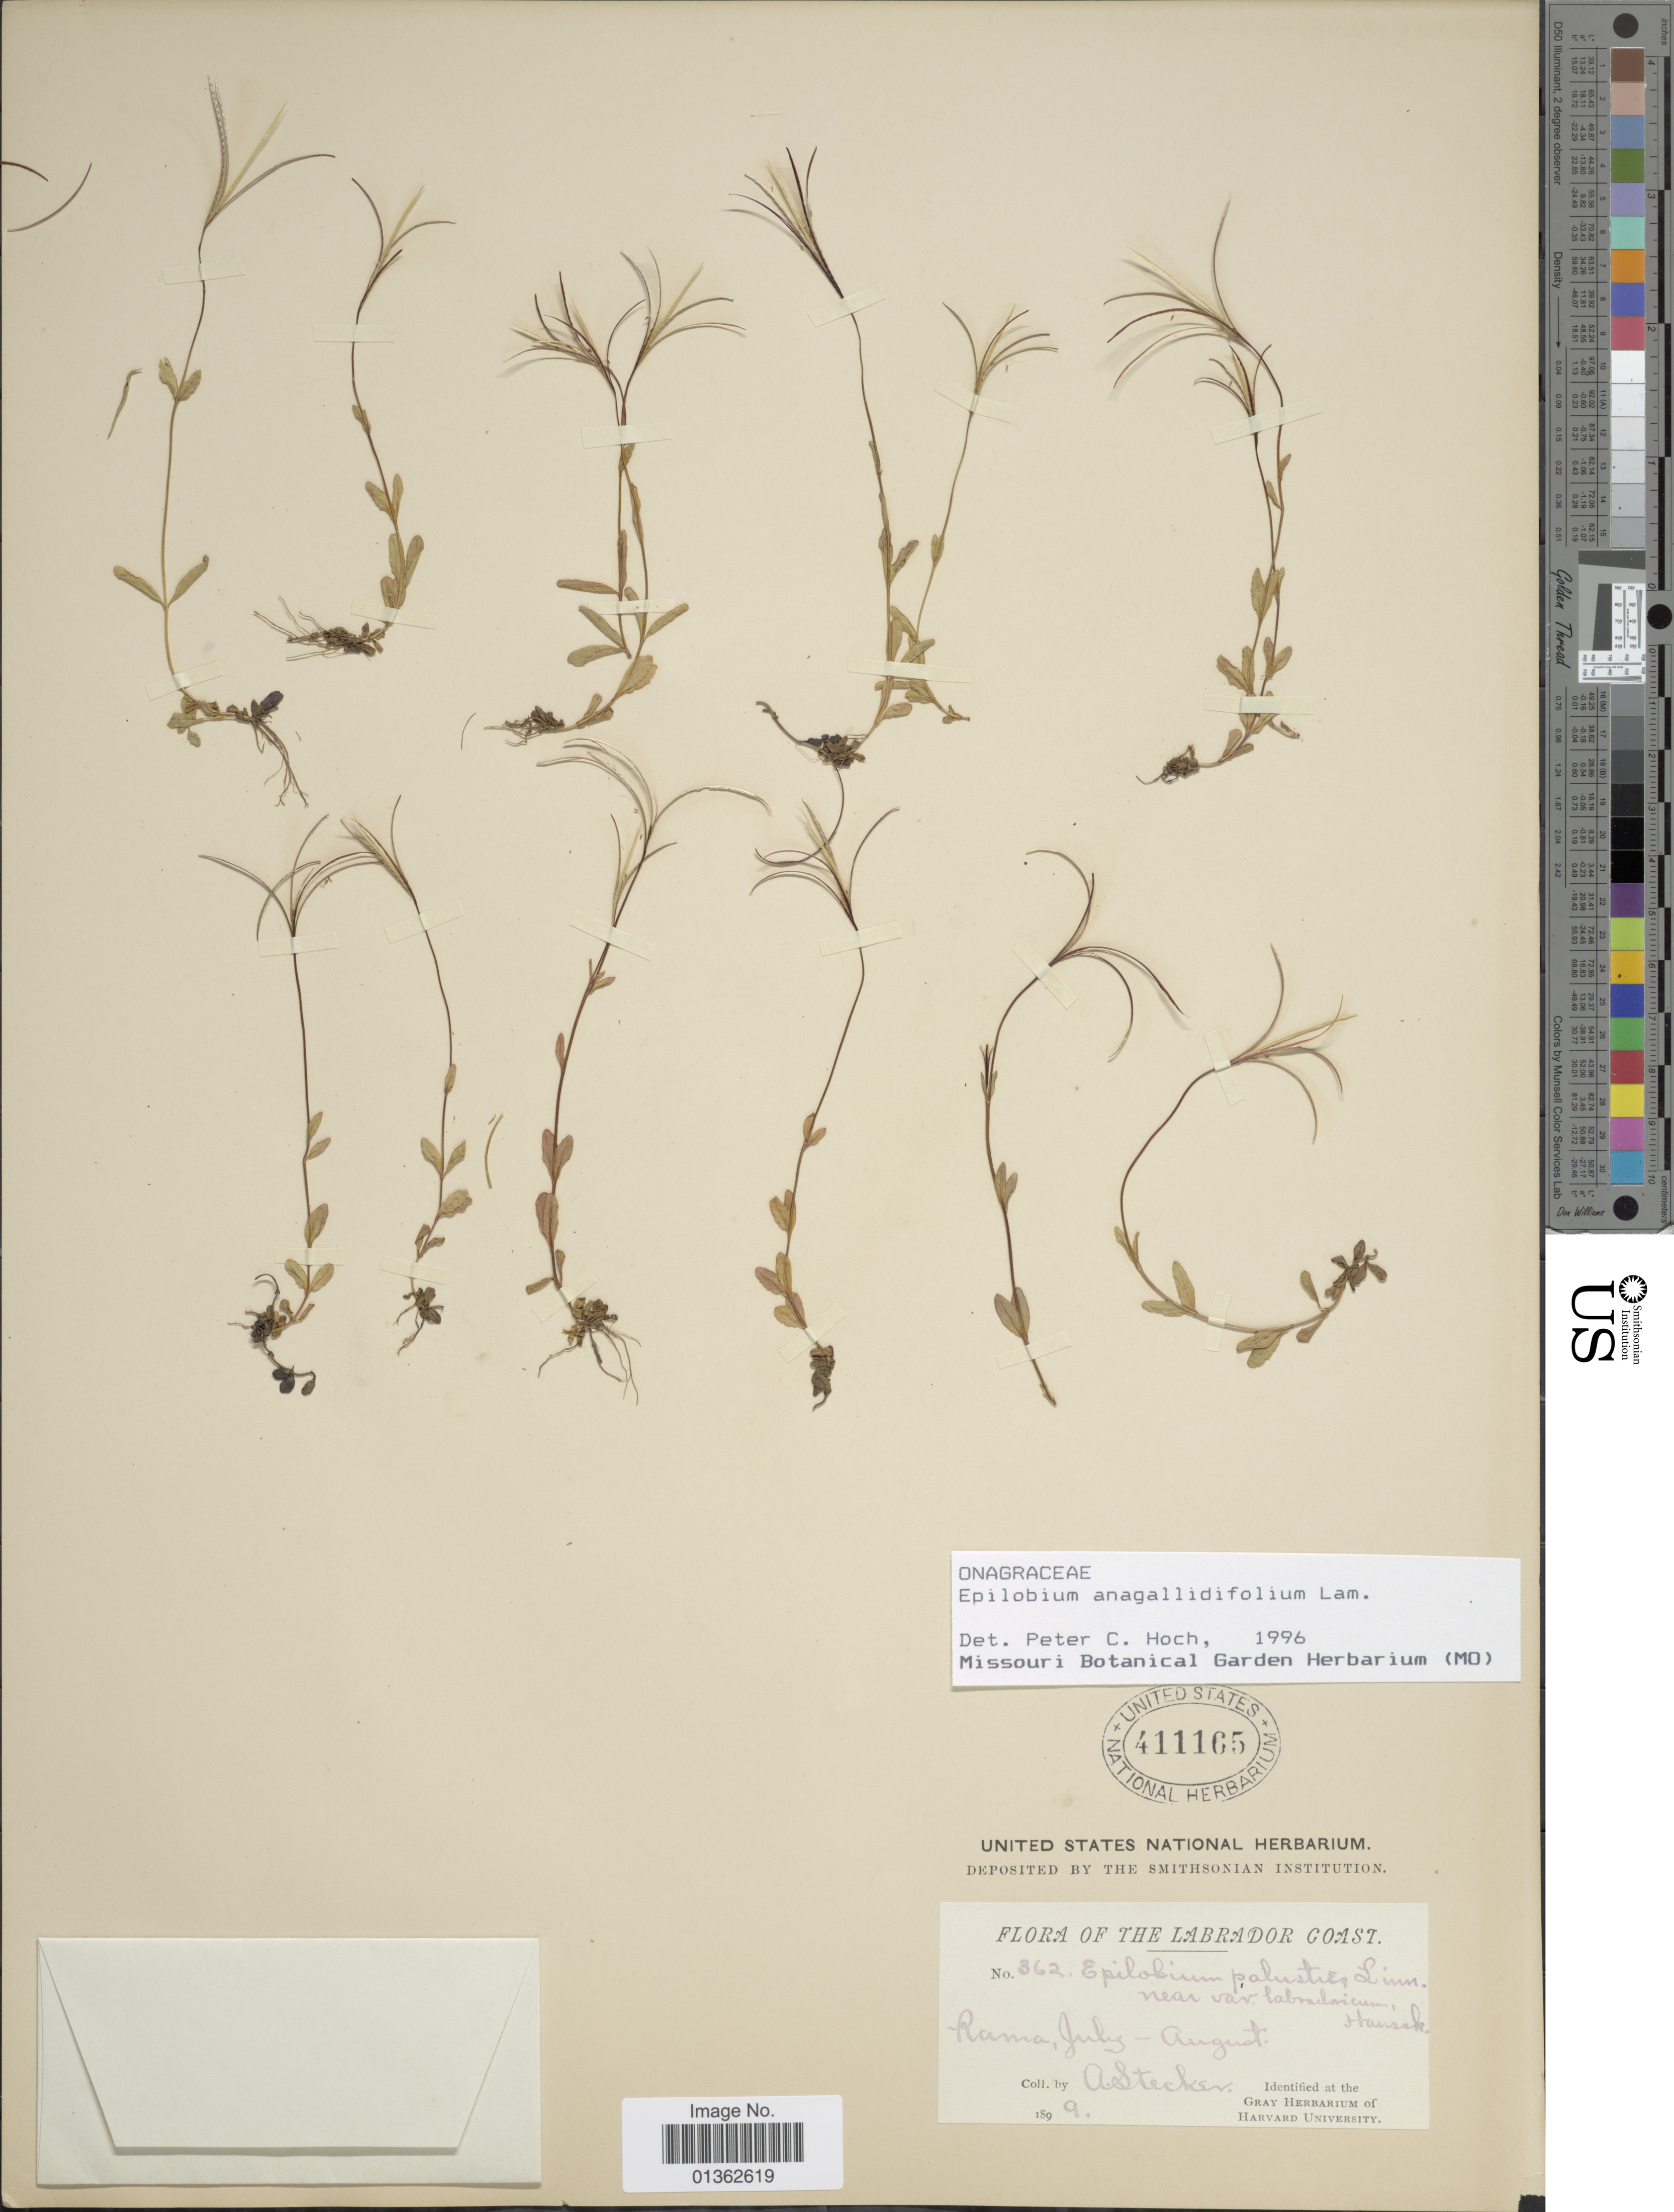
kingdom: Plantae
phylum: Tracheophyta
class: Magnoliopsida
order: Myrtales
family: Onagraceae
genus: Epilobium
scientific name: Epilobium anagallidifolium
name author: Lam.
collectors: A. Stecker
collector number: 362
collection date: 1899-07/1899-08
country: Canada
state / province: Newfoundland and Labrador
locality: Labrador Coast. Rama.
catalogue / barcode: US 411165